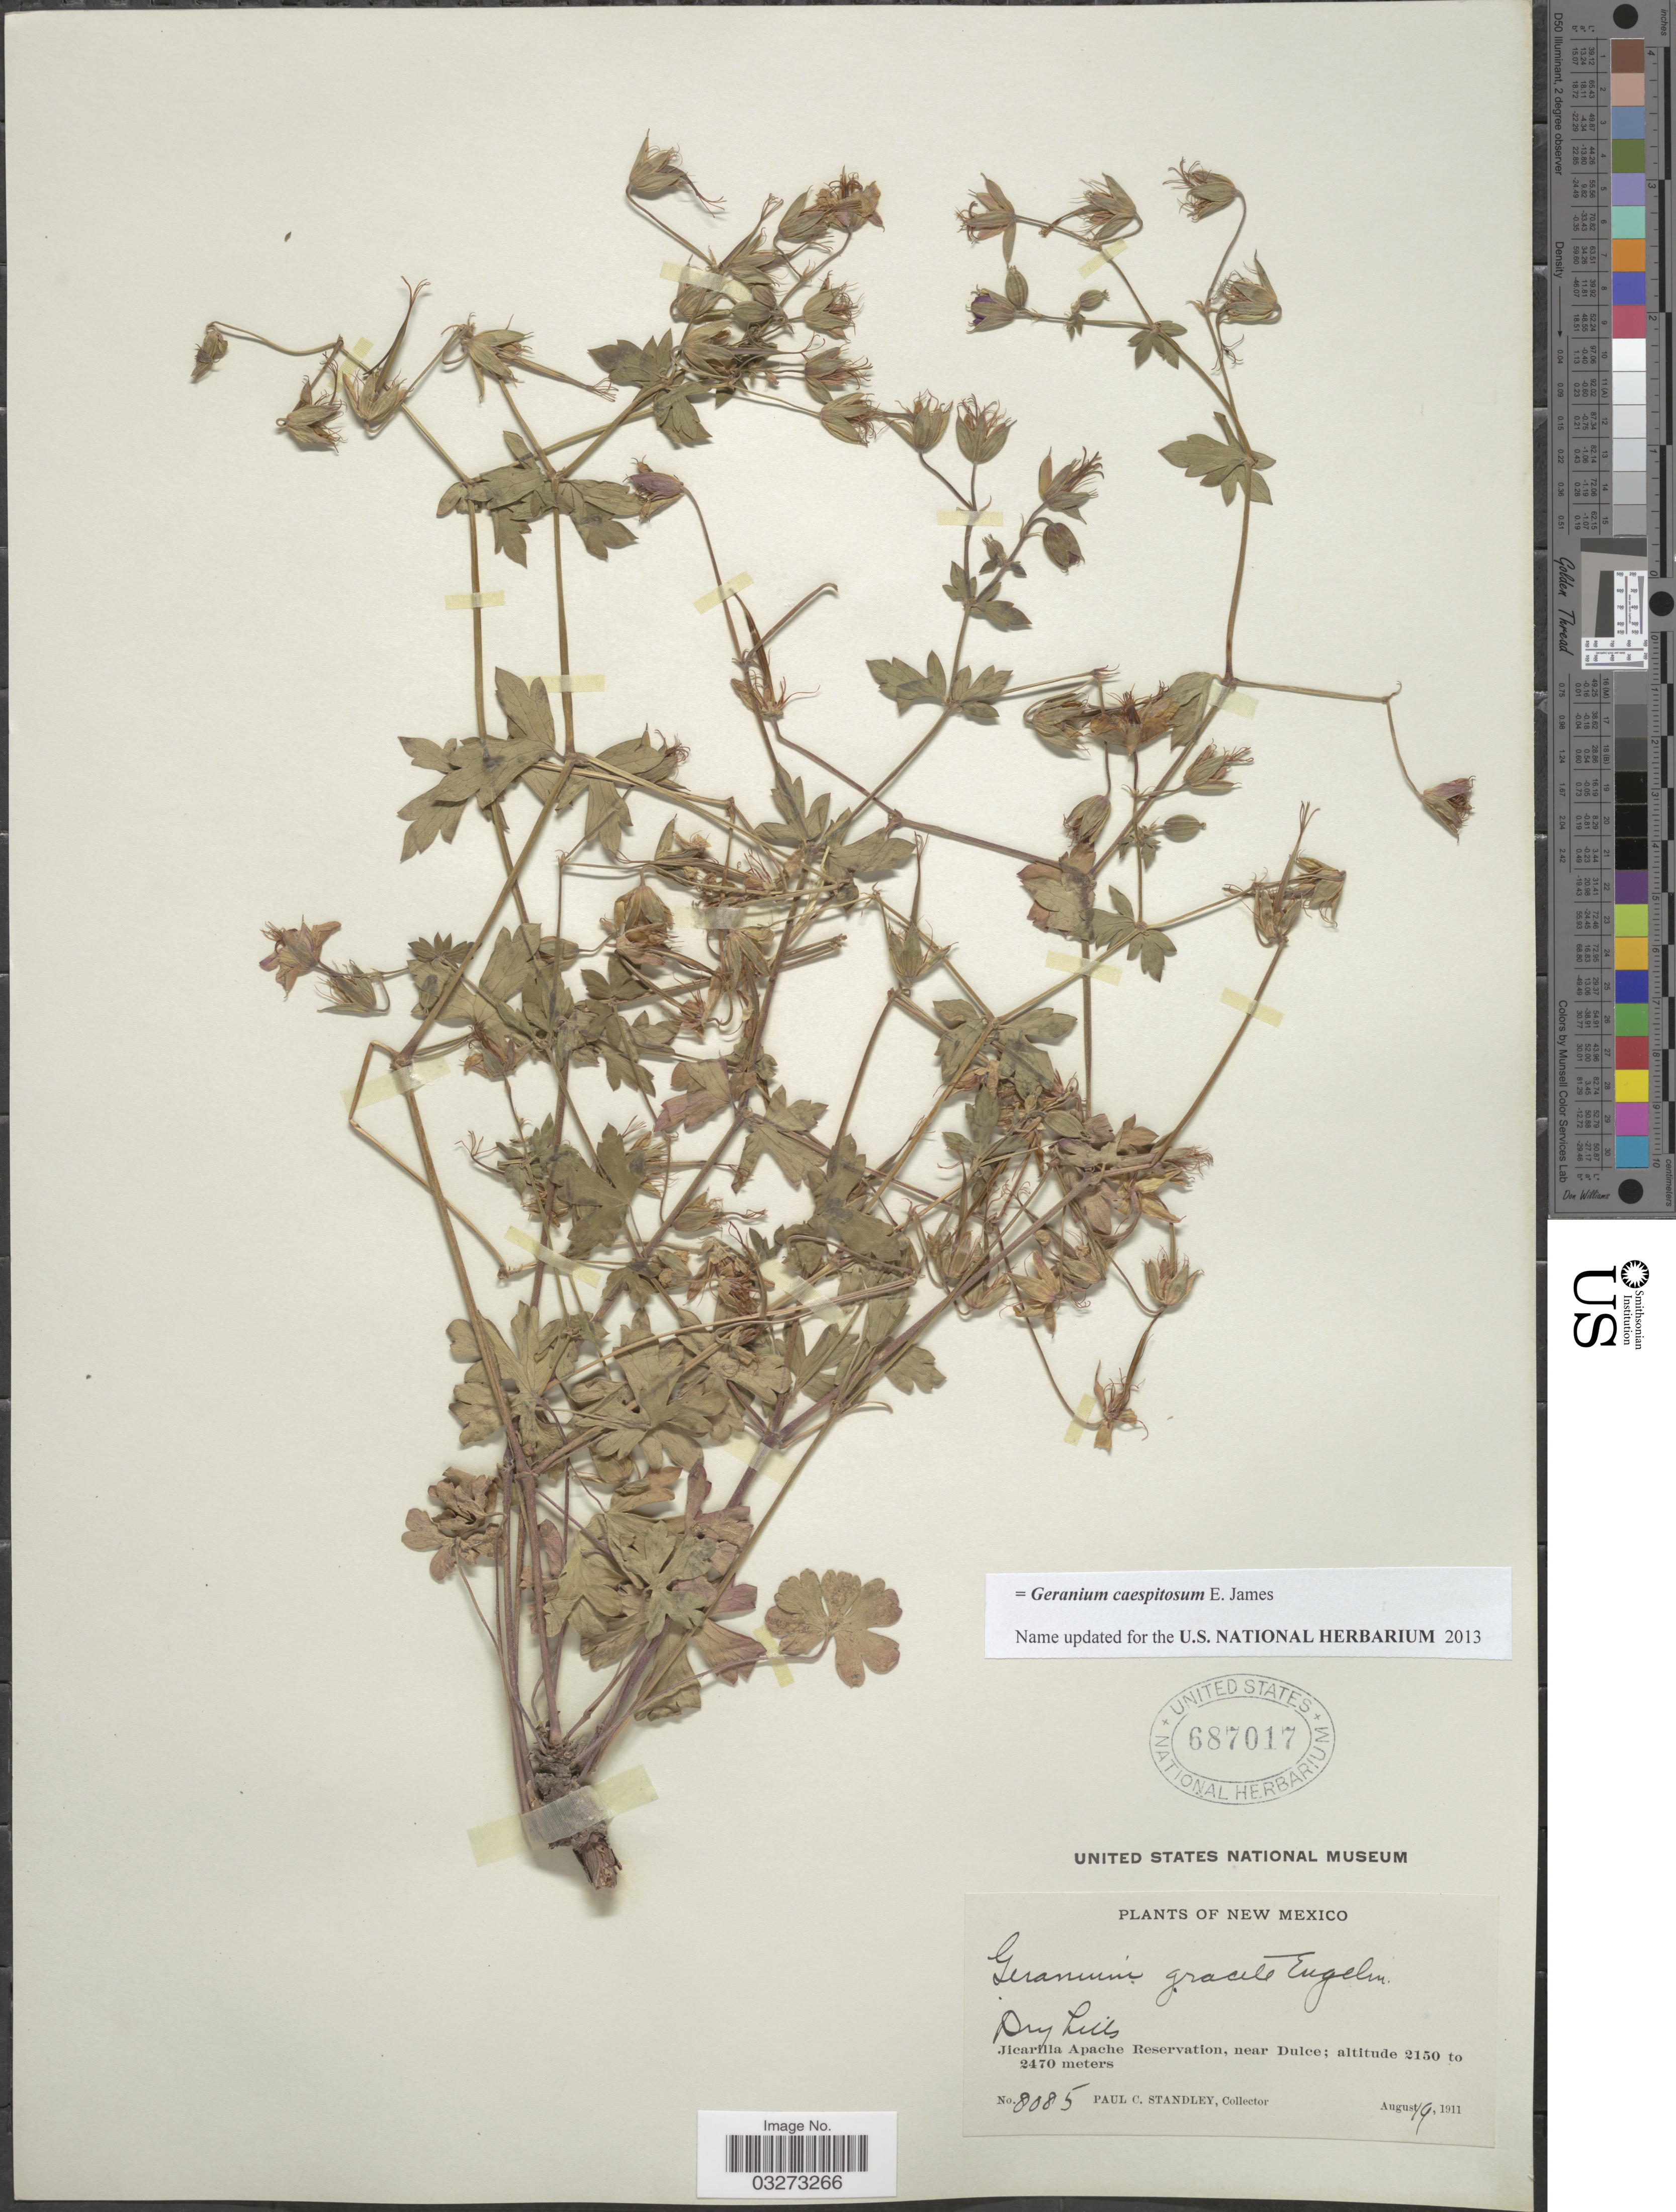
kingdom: Plantae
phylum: Tracheophyta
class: Magnoliopsida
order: Geraniales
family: Geraniaceae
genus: Geranium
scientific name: Geranium caespitosum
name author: E. James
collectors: P. C. Standley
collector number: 8085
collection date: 1911-08-19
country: United States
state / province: New Mexico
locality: Jicarilla Apache Reservation, near Dulce.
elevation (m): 2150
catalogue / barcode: US 687017